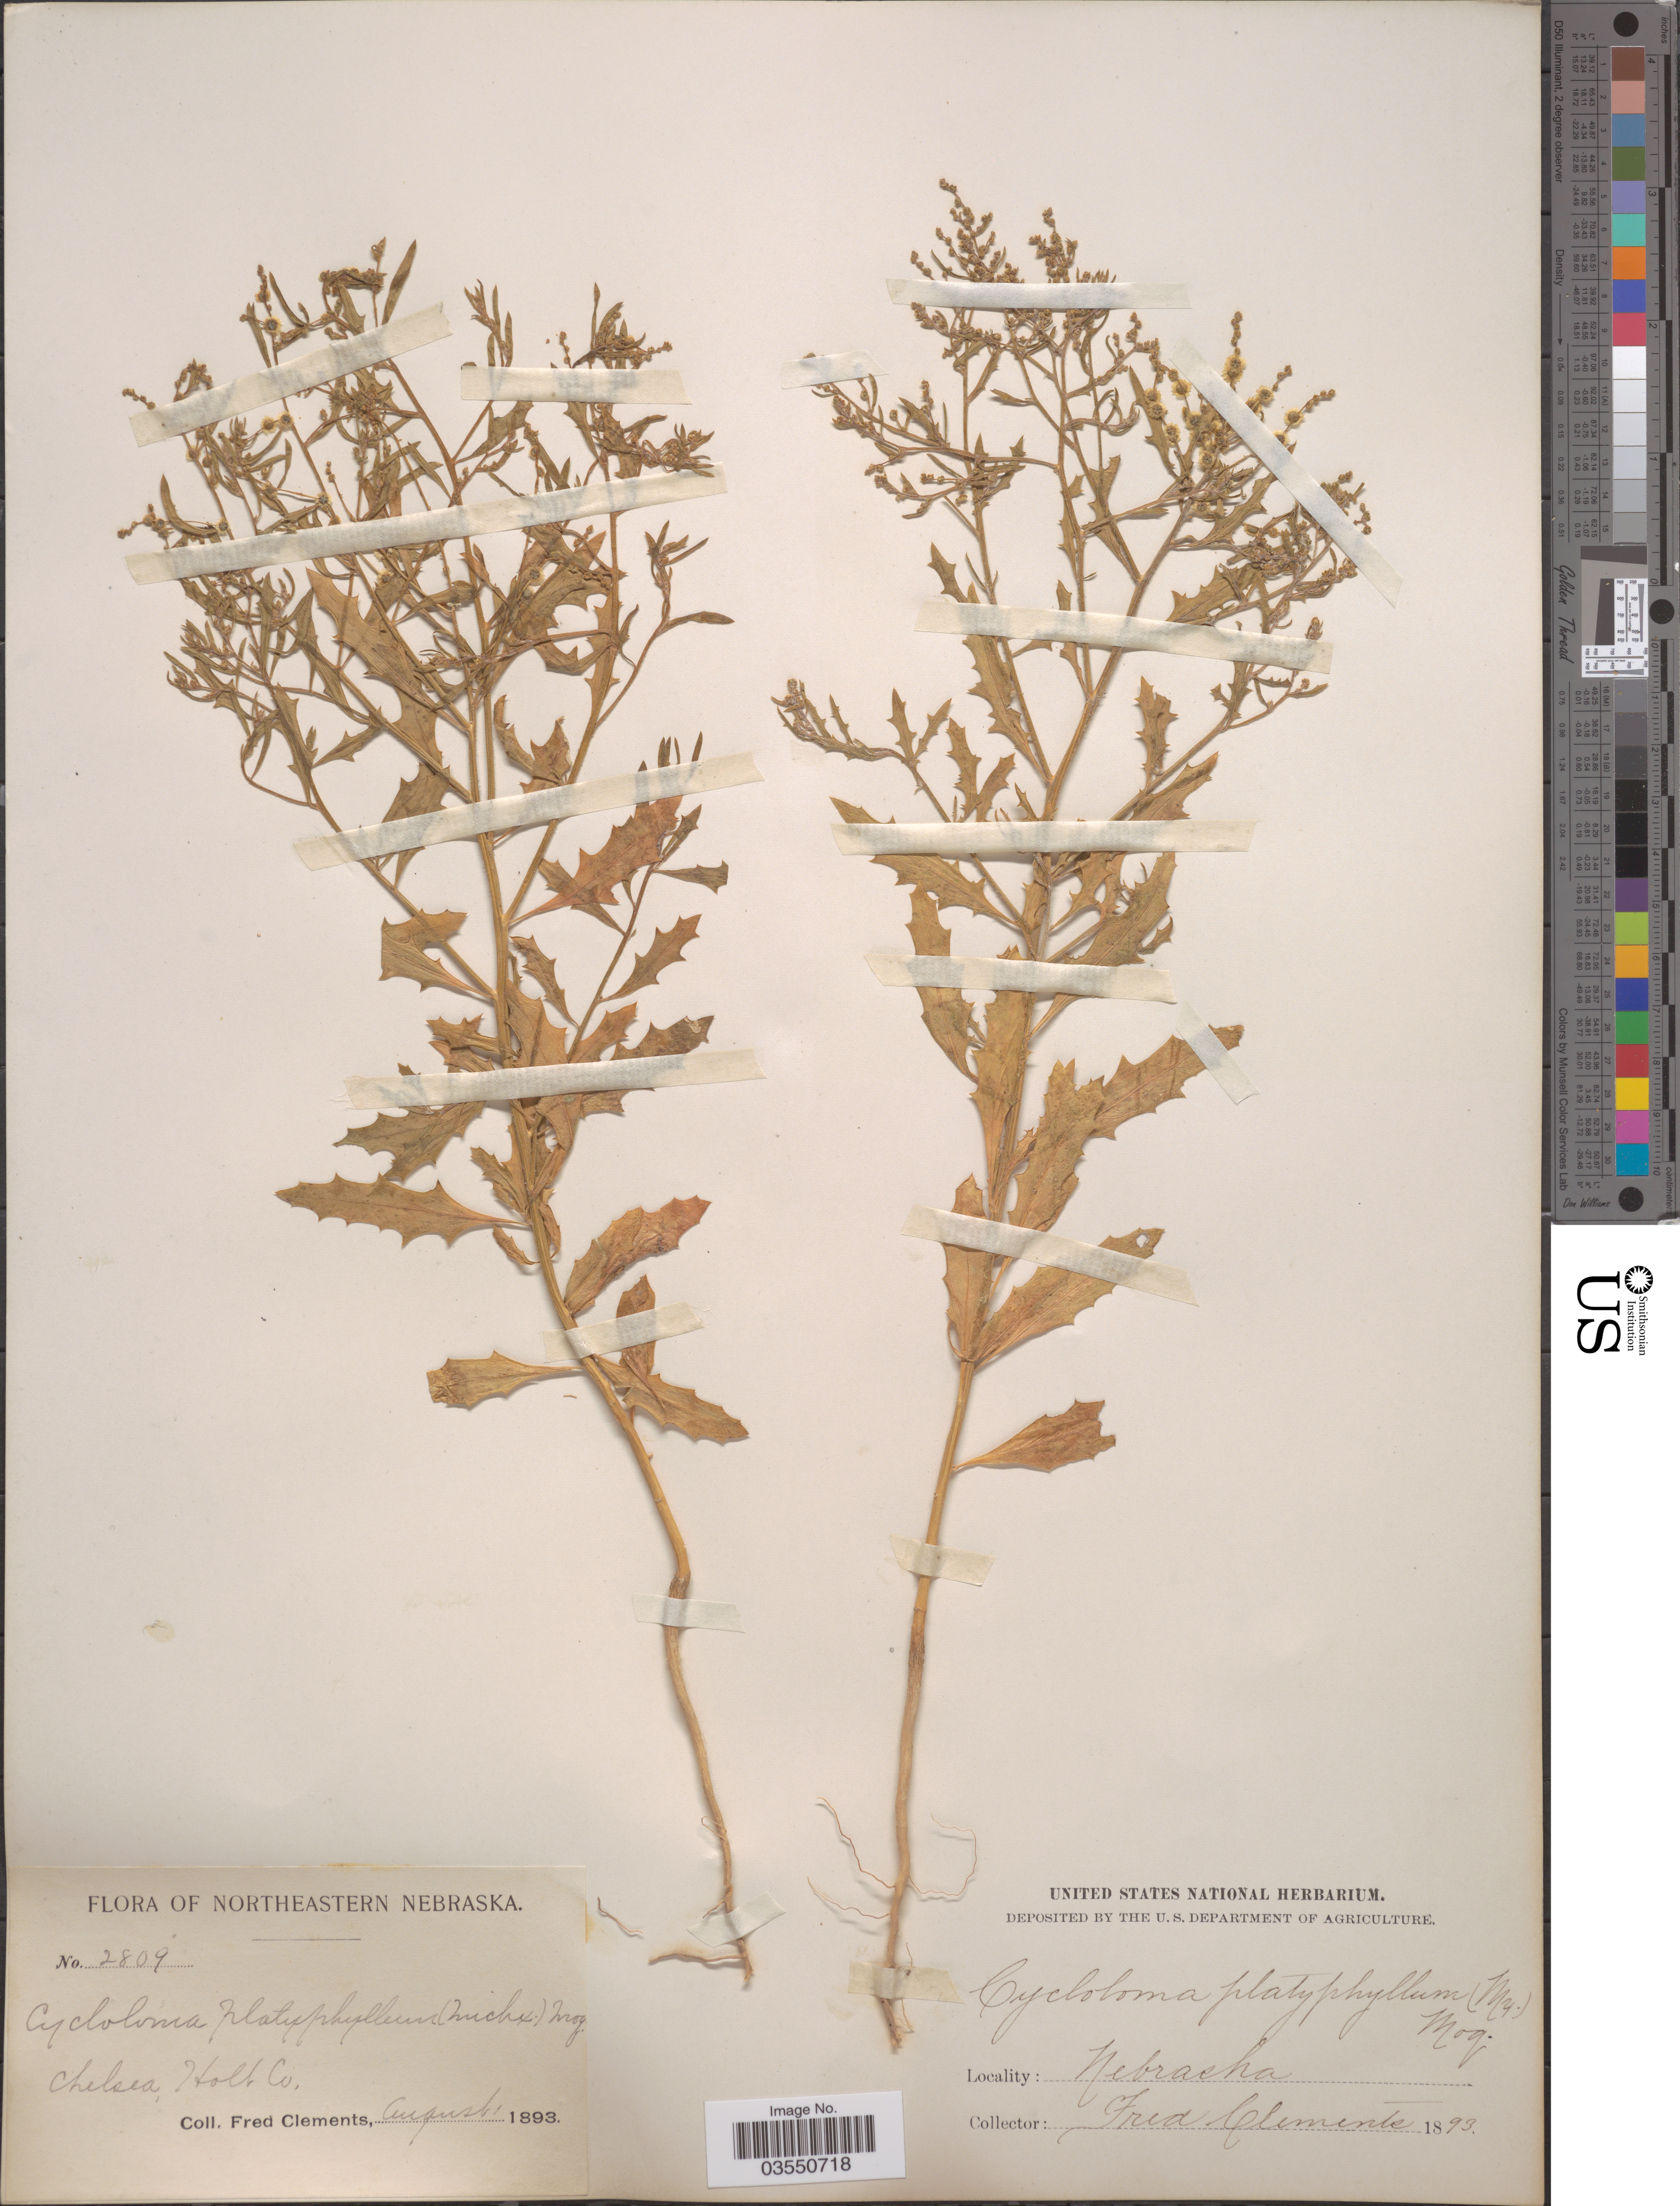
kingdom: Plantae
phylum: Tracheophyta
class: Magnoliopsida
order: Caryophyllales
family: Amaranthaceae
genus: Dysphania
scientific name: Dysphania atriplicifolia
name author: (Spreng.) G. Kadereit et al.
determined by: U.S. National Herbarium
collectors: F. Clements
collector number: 2809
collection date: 1893-08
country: United States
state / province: Nebraska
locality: Northeastern Nebraska. Chelsea, Holt Co.